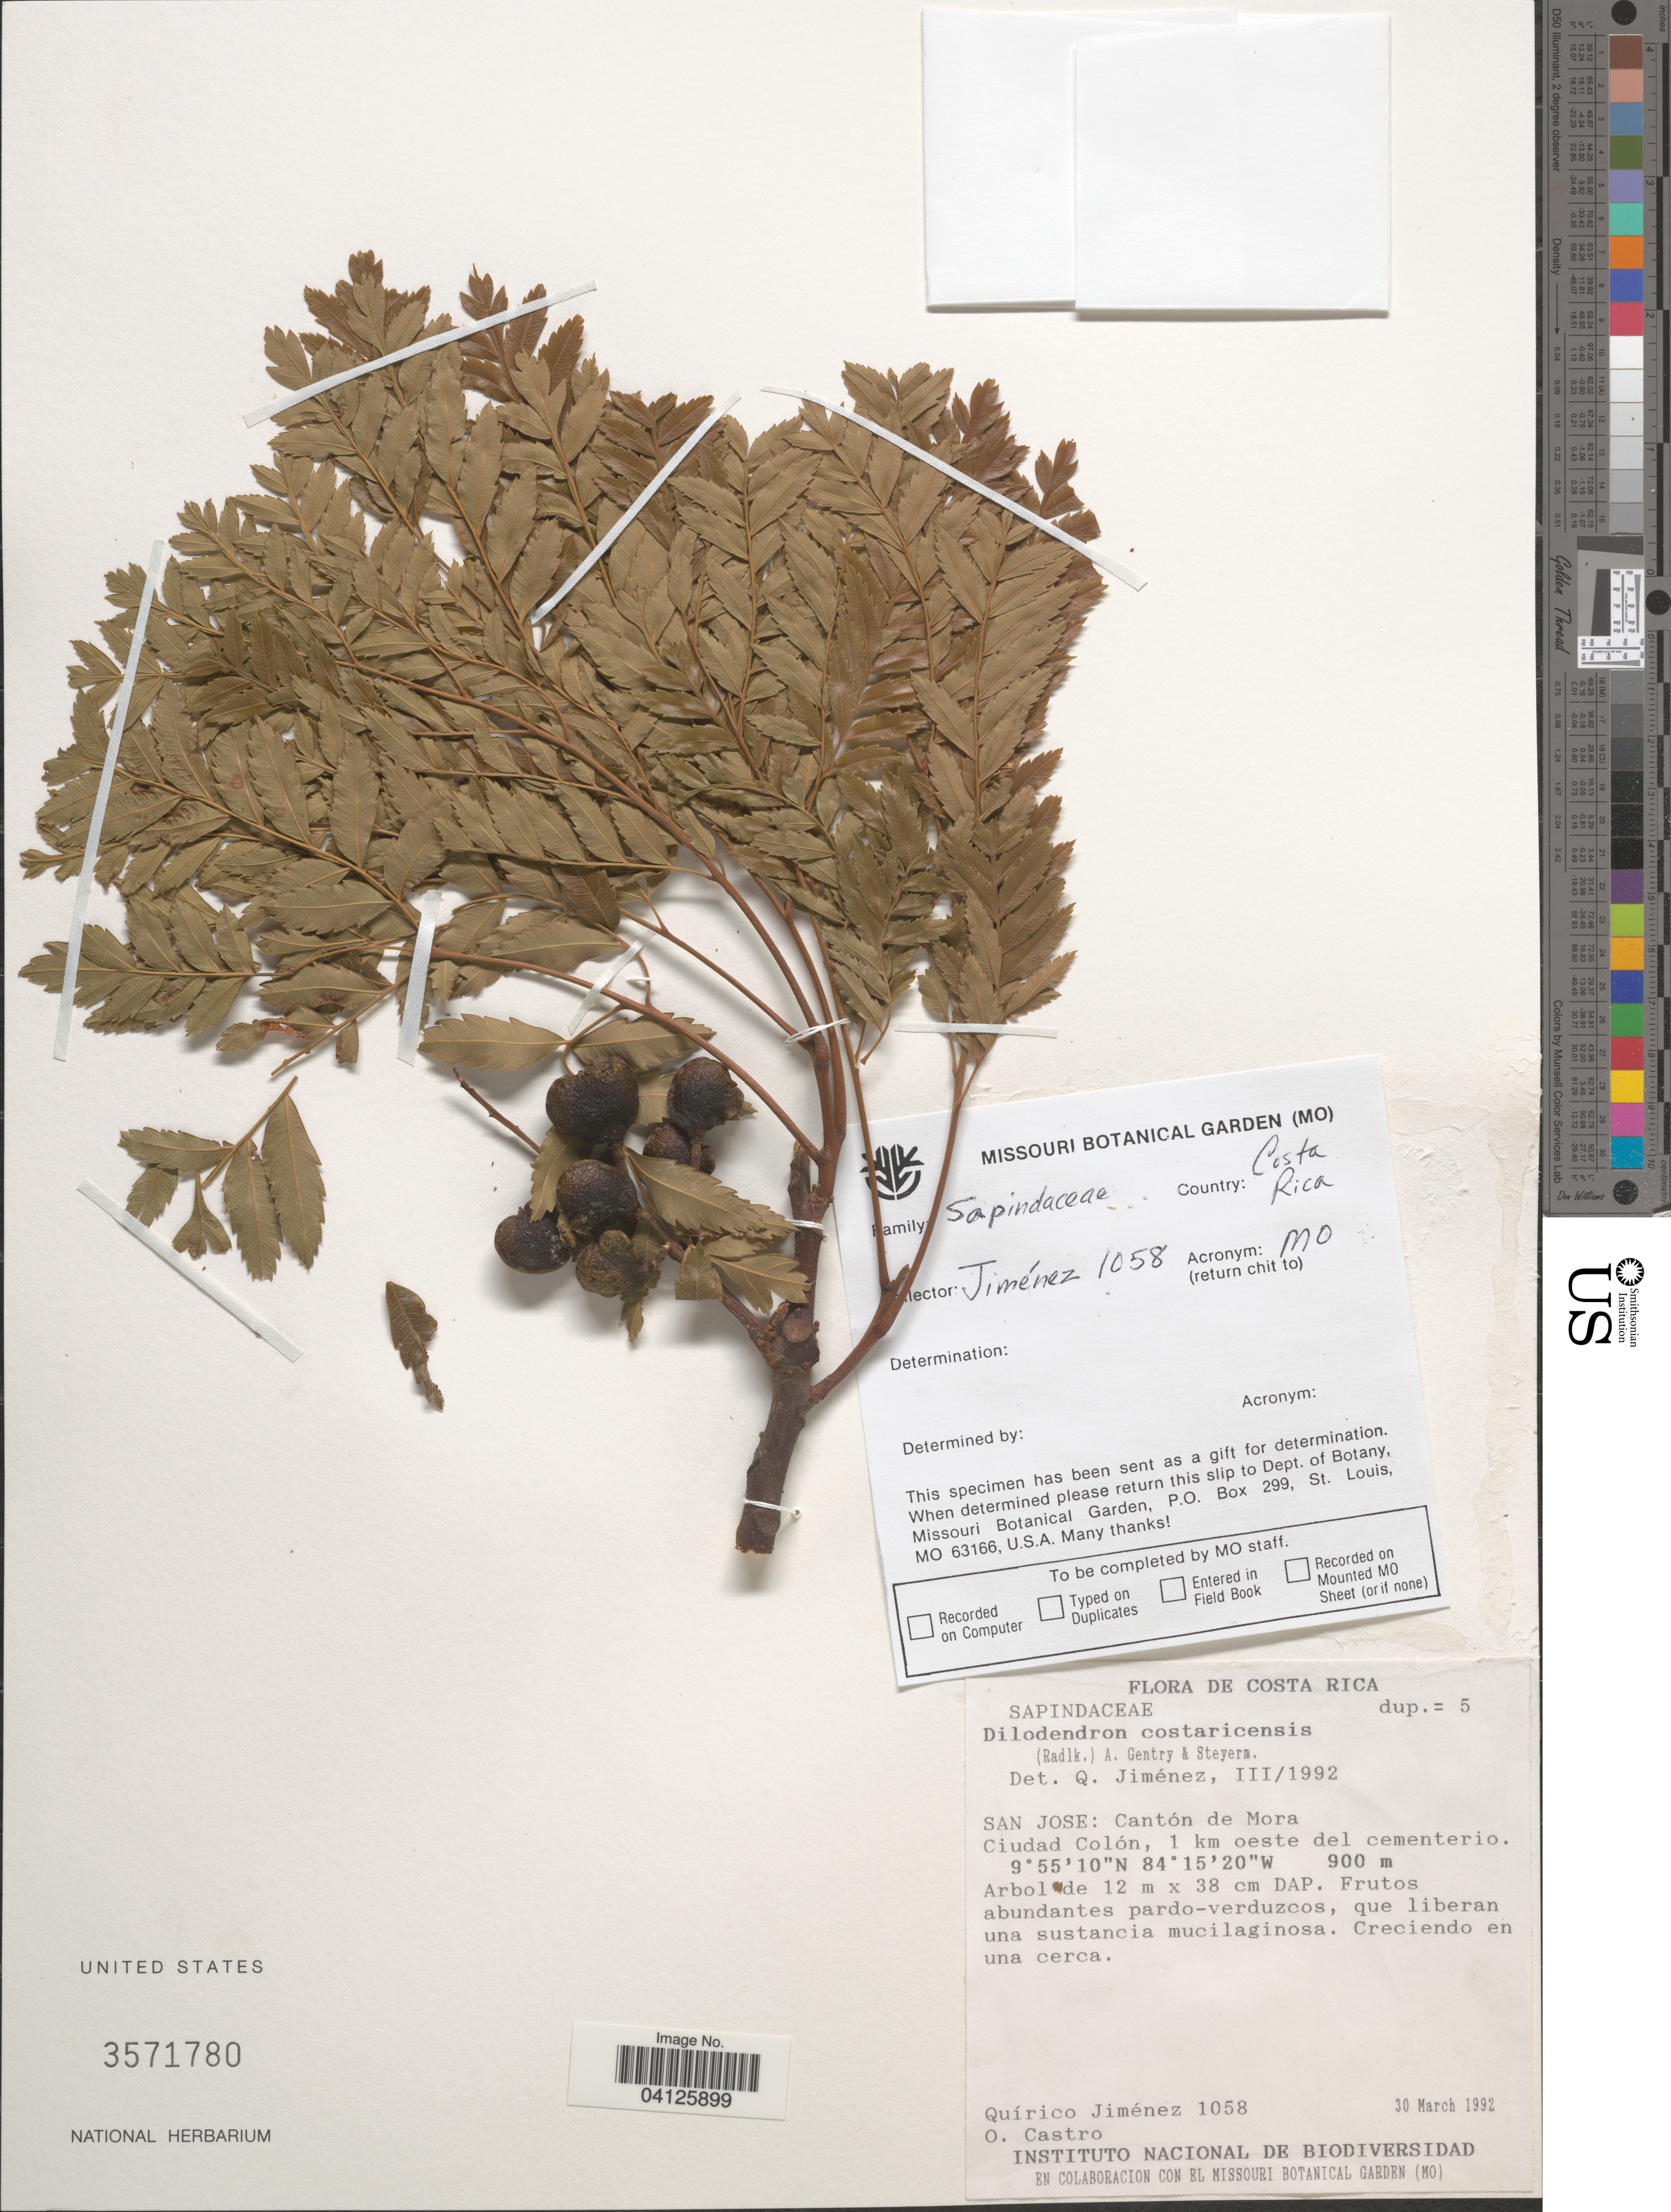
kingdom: Plantae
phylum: Tracheophyta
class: Magnoliopsida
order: Sapindales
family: Sapindaceae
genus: Dilodendron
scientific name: Dilodendron elegans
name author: (Radlk.) A.H. Gentry & Steyerm.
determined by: Acevedo-Rodriguez, P., (US), Smithsonian Institution - National Museum of Natural History (UNITED STATES)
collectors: Q. Jiménez Madrigal & O. Castro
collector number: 1058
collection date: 1992-03-30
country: Costa Rica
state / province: San José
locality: Cantón de Mora. Ciudad Colón, 1 km oeste del cementerio.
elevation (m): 900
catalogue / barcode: US 3571780